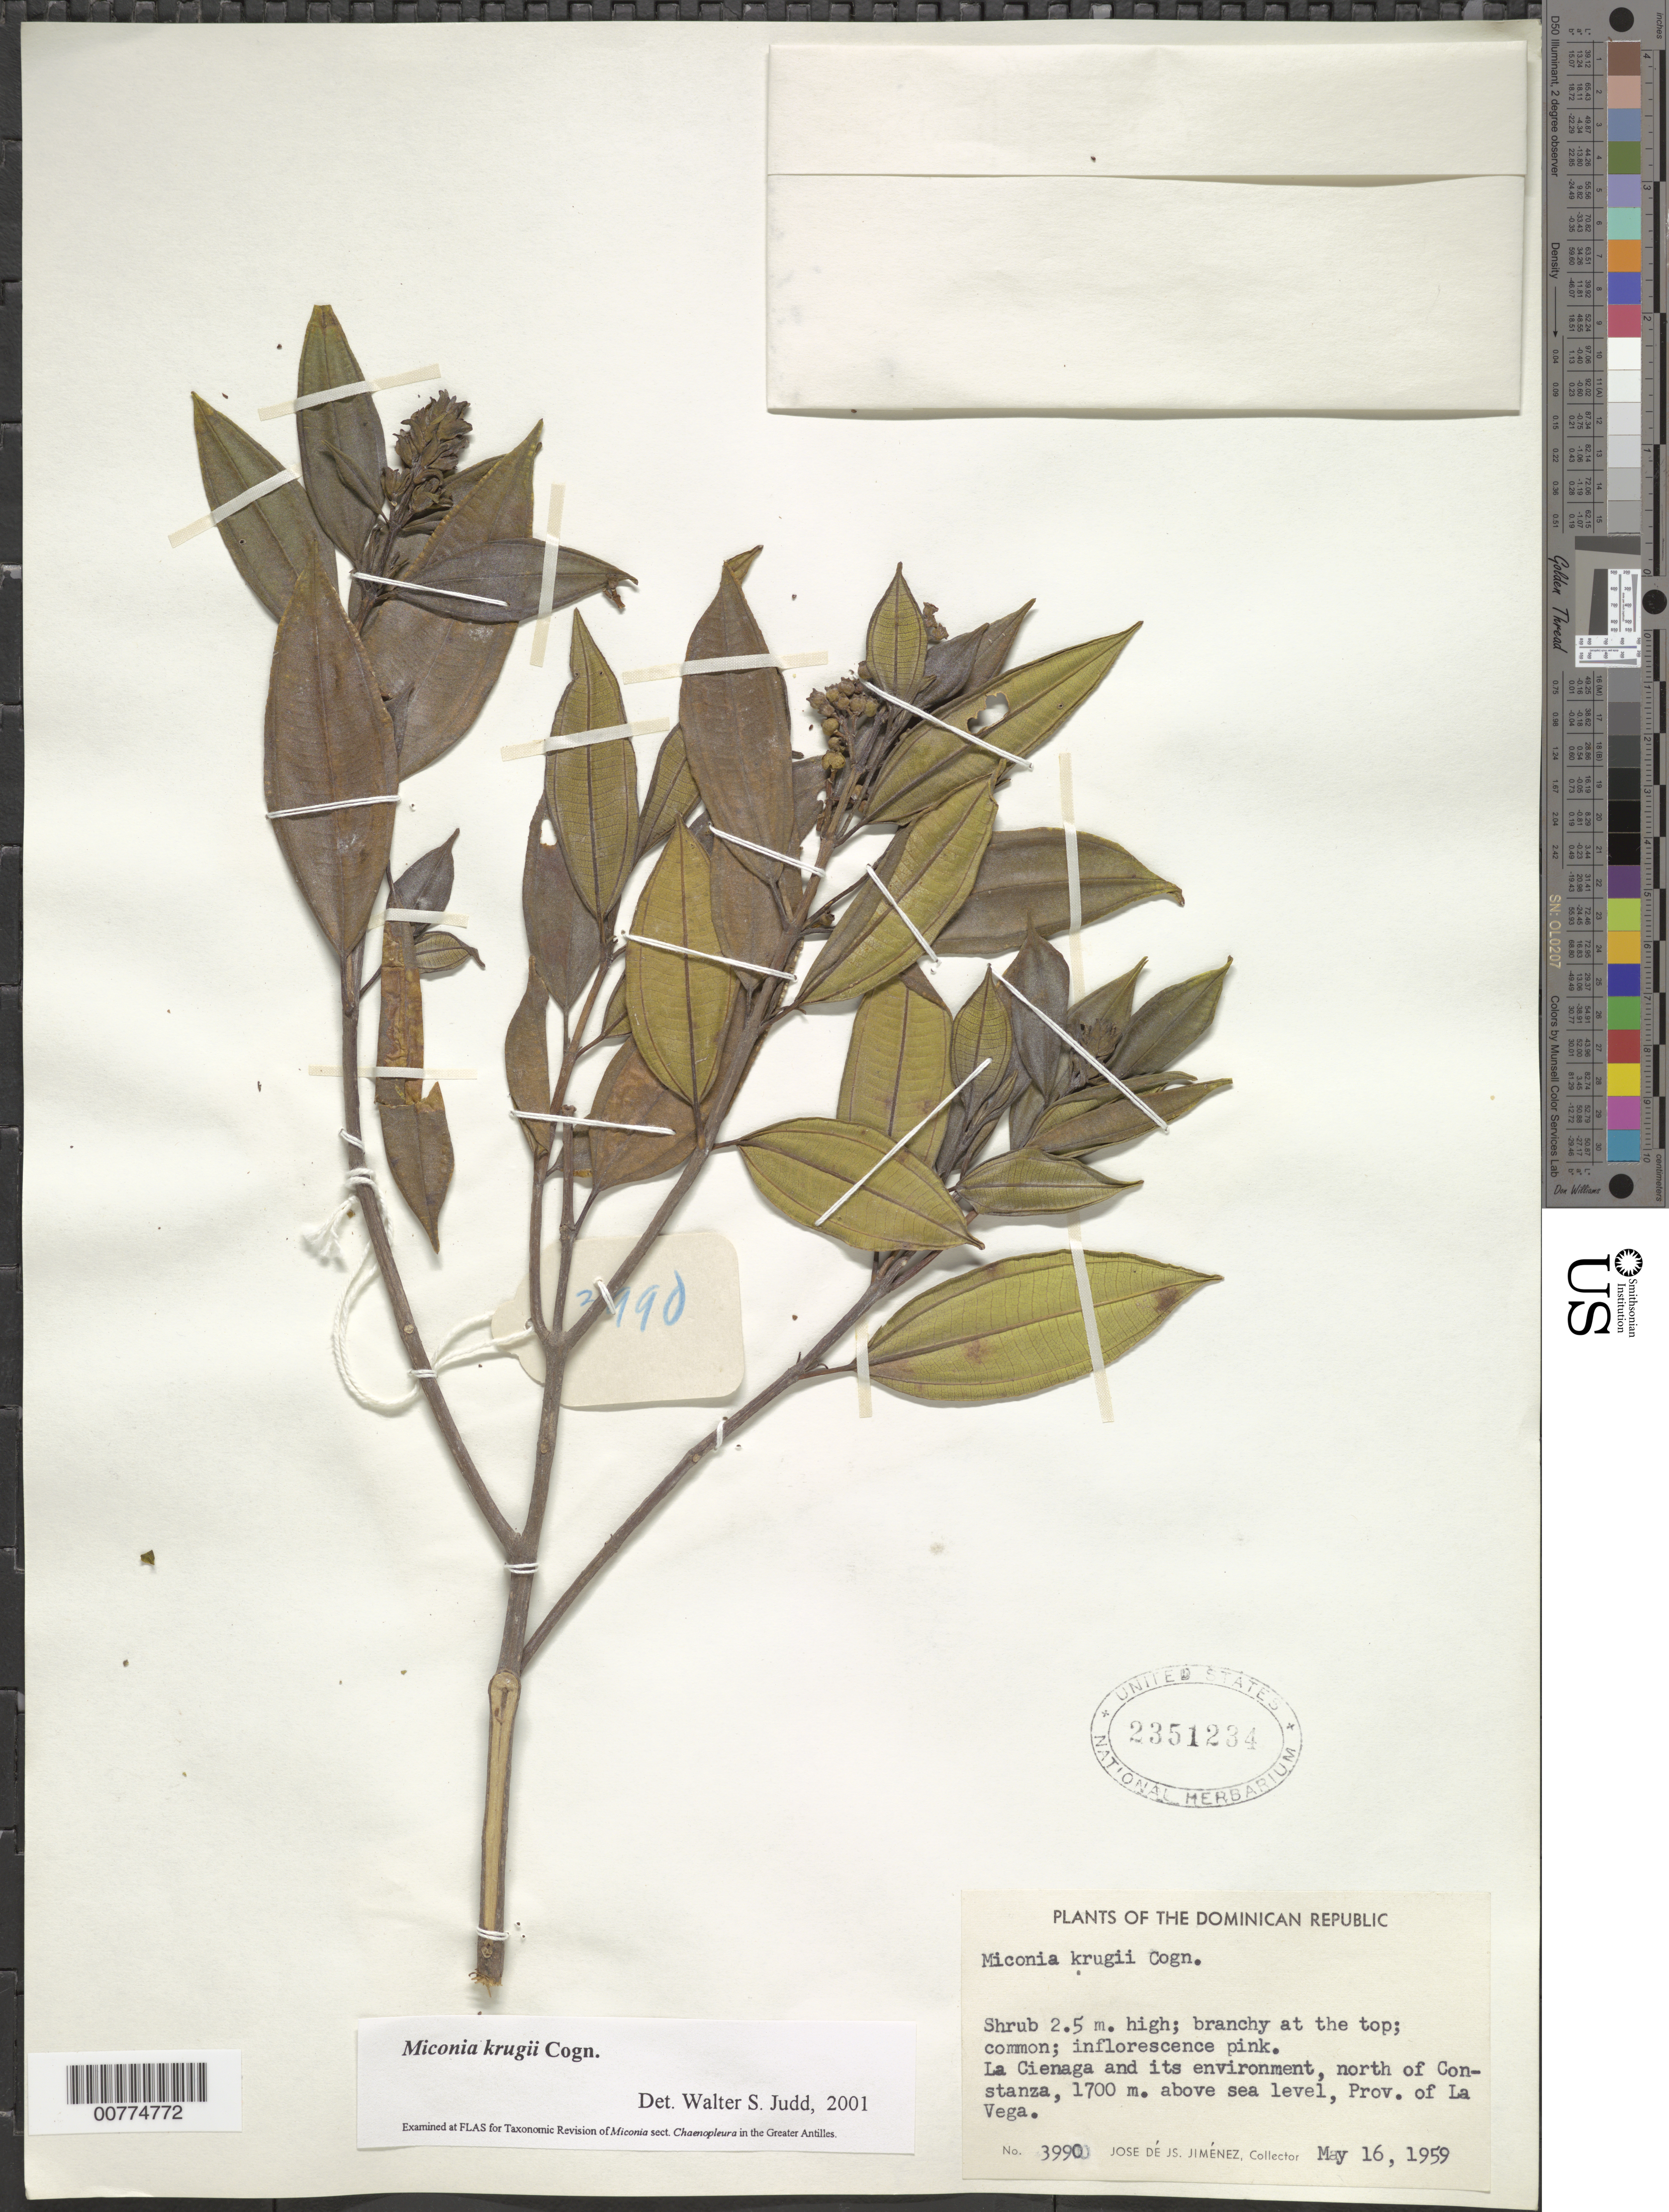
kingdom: Plantae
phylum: Tracheophyta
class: Magnoliopsida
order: Myrtales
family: Melastomataceae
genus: Miconia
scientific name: Miconia krugii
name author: Cogn.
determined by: Judd, Walter S.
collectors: J. J. Jiménez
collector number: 3990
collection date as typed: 16 May 1959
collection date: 1959-05-16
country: Dominican Republic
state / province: La Vega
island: Hispaniola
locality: La Cienaga and its environment, north of Constanza.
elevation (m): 1700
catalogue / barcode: US 2351234